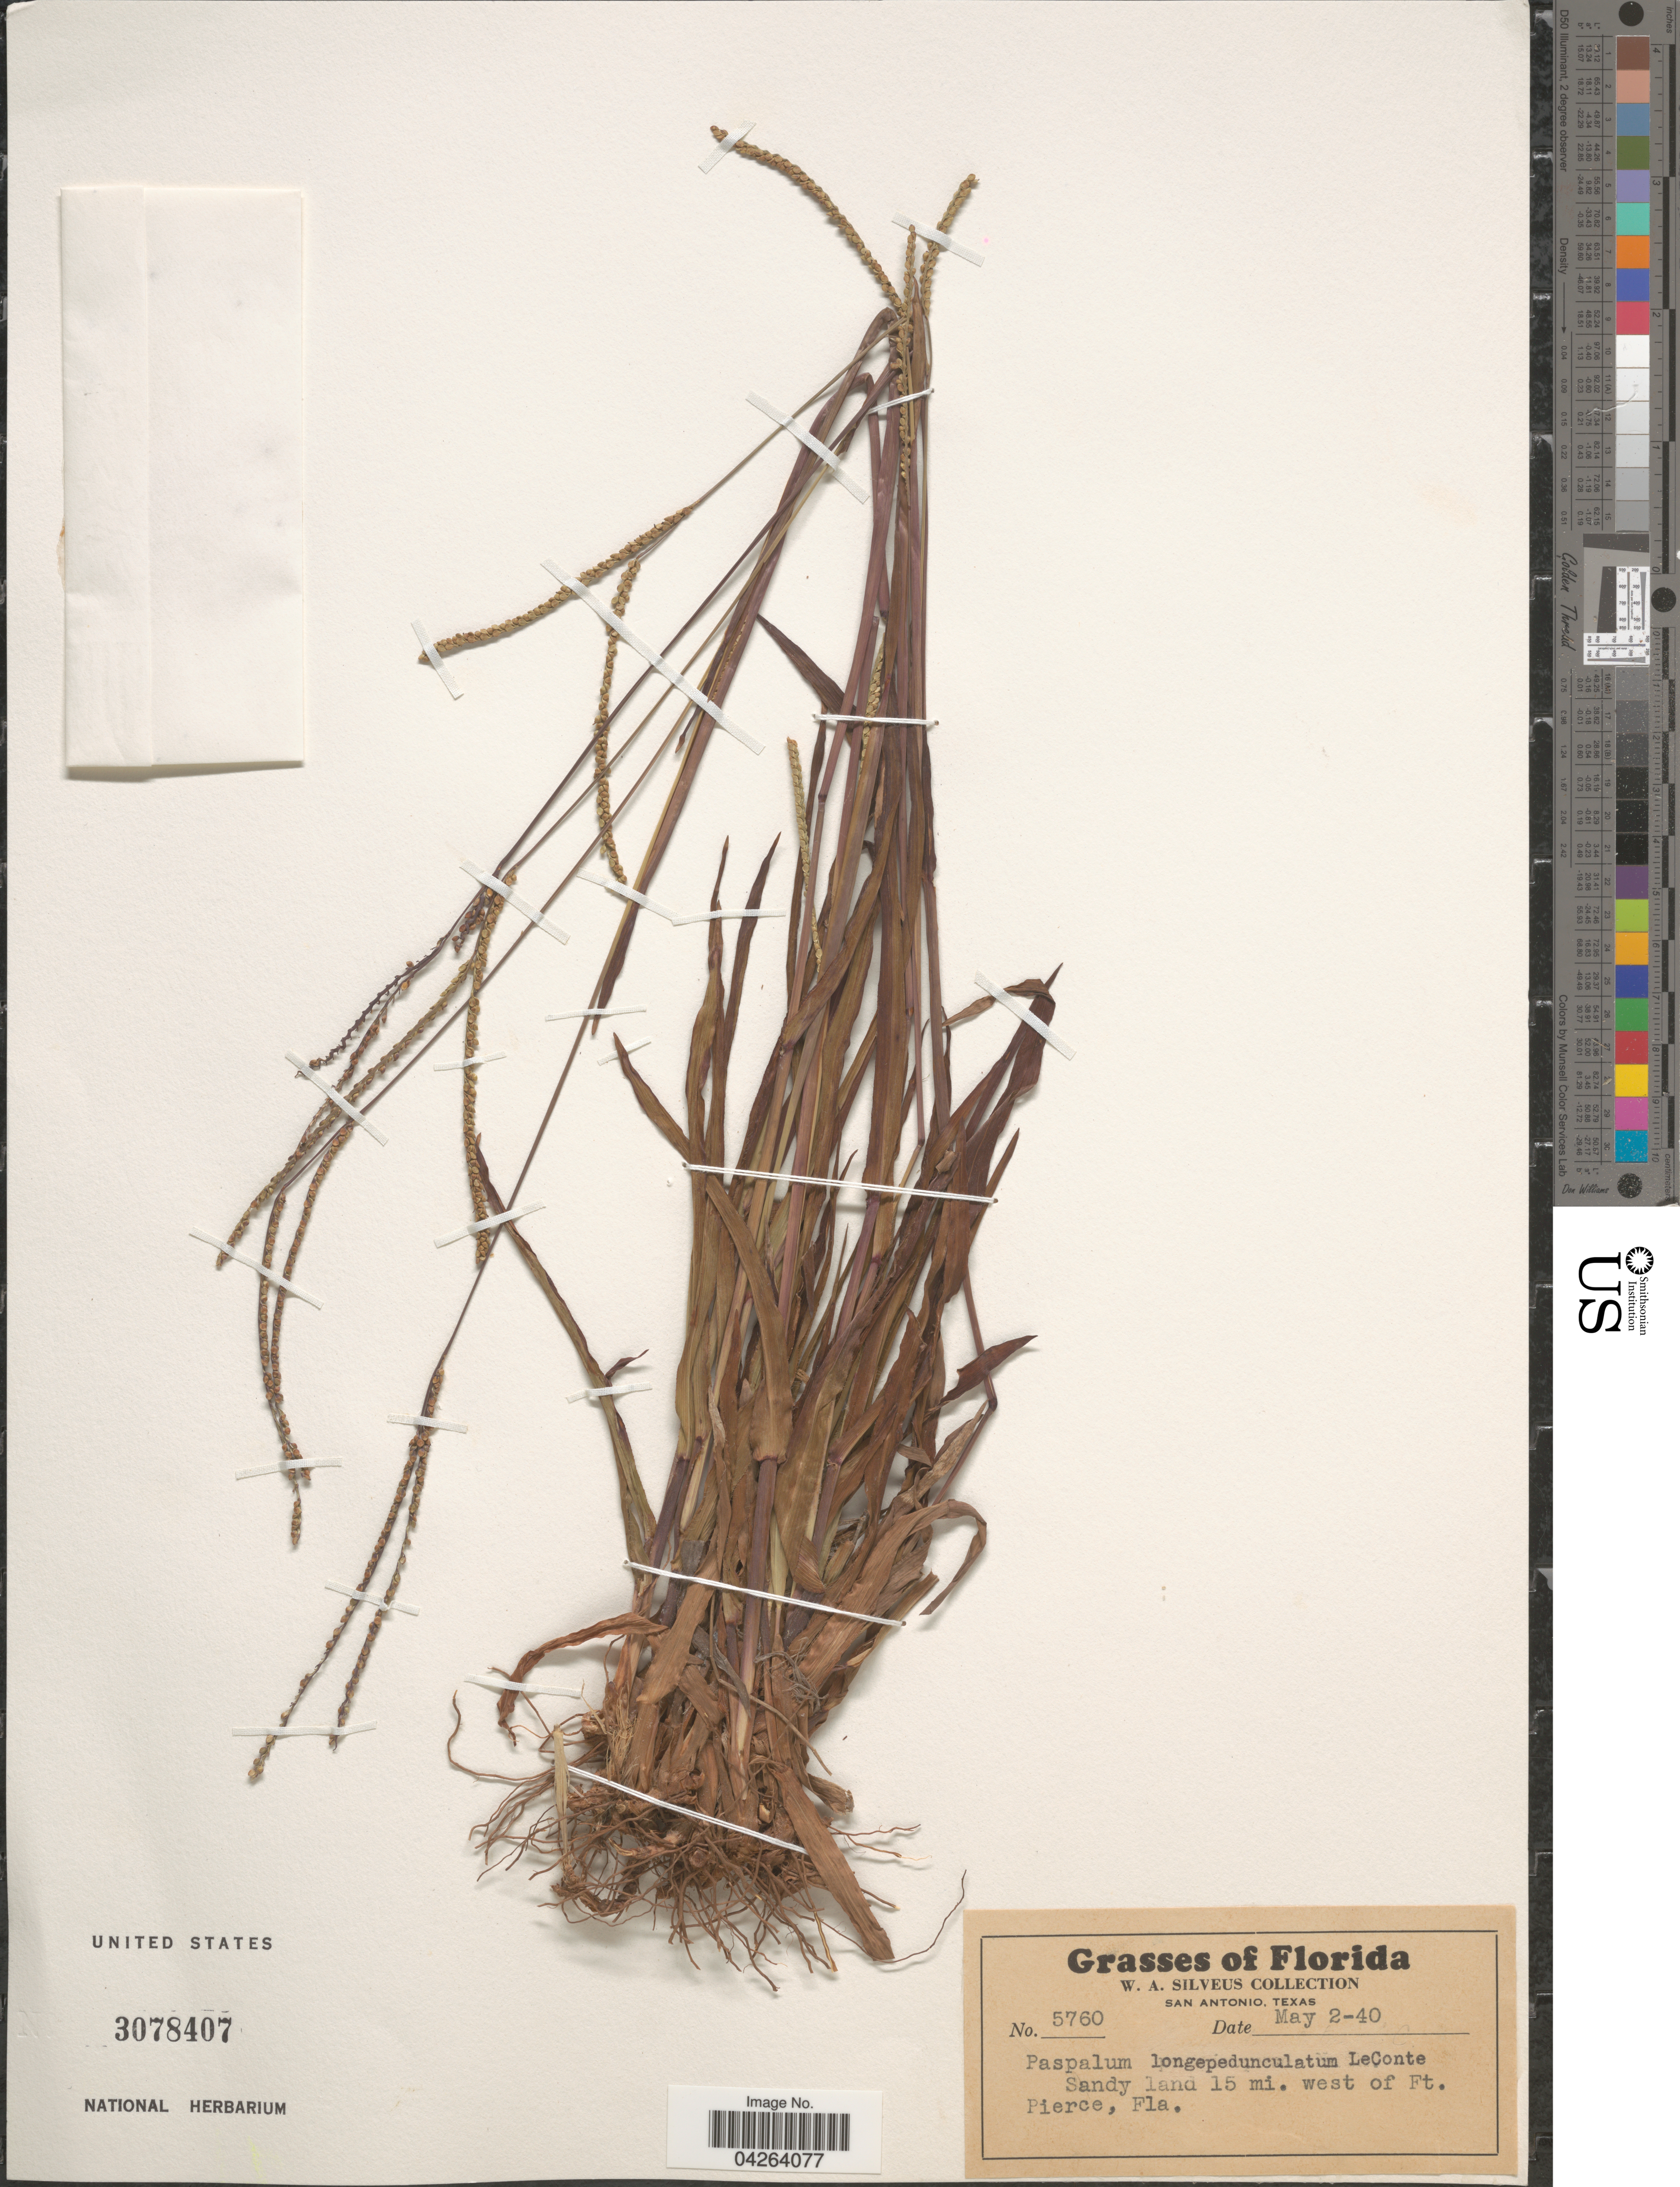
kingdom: Plantae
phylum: Tracheophyta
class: Liliopsida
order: Poales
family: Poaceae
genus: Paspalum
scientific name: Paspalum setaceum var. longipedunculatum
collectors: W. Silveus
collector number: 5760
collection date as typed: Transcribed d/m/y: 2/5/40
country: United States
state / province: Florida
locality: Sandy land 15 mi. west of Ft. Pierce.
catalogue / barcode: US 3078407